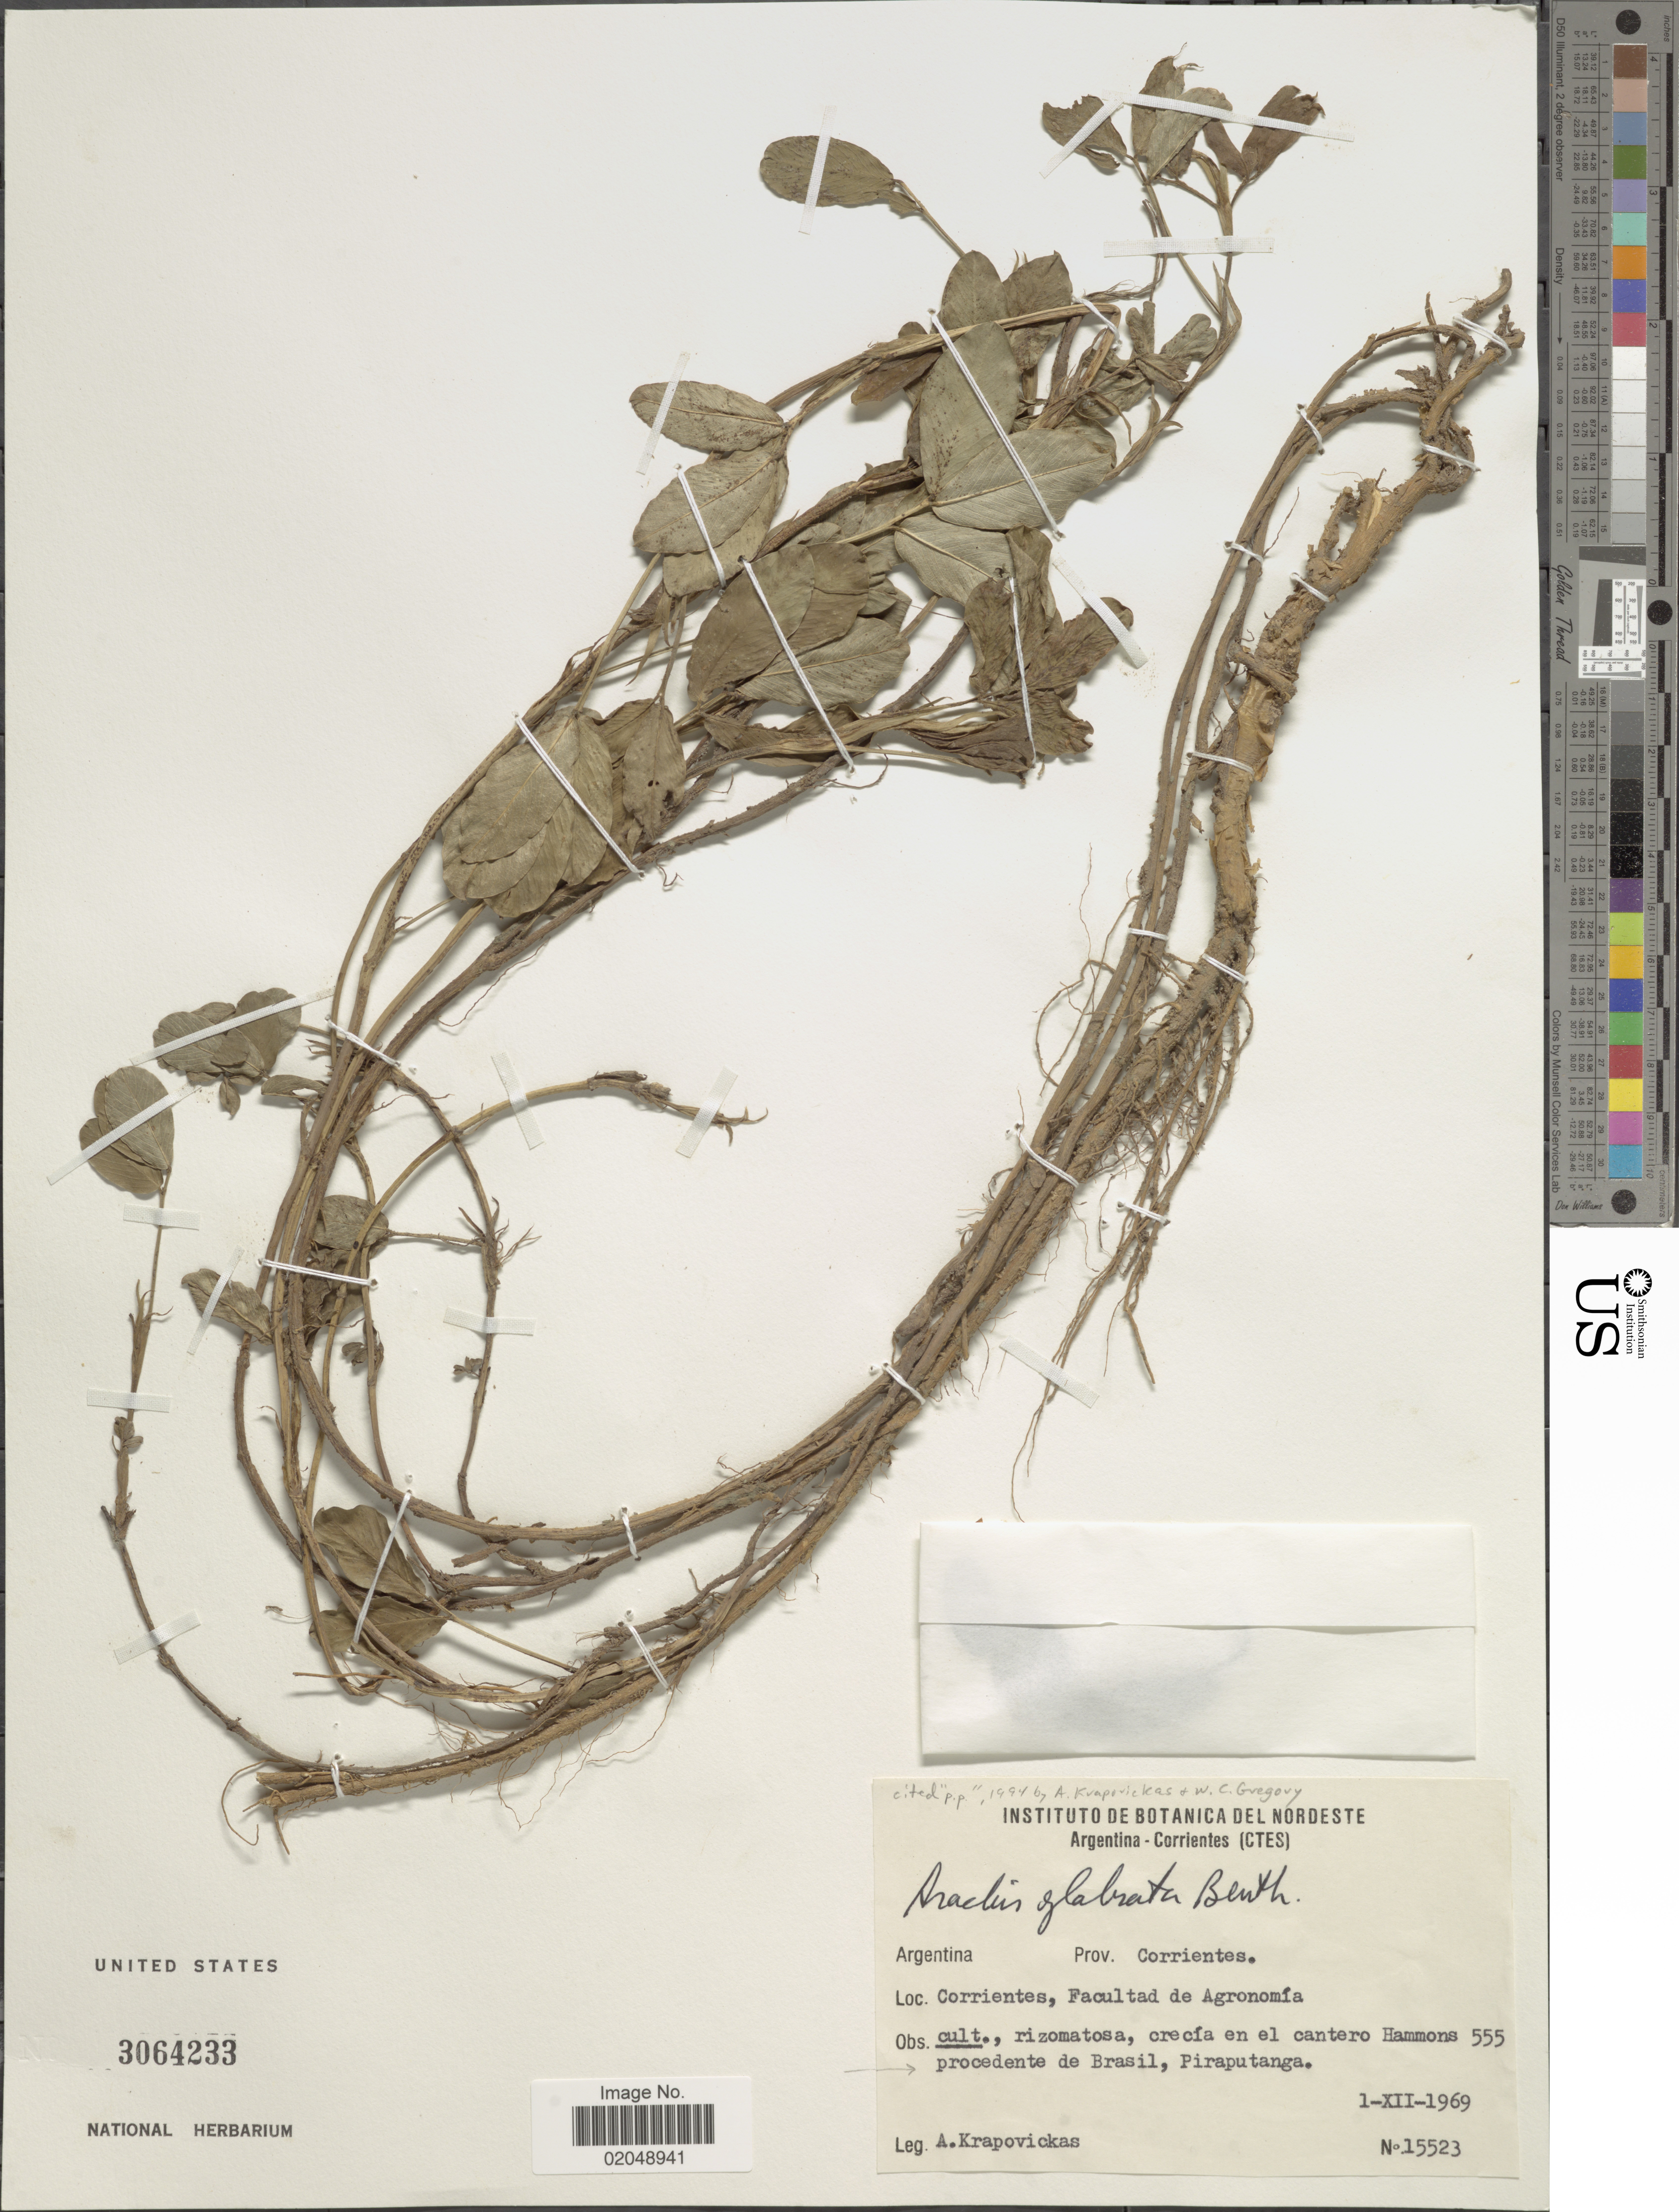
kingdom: Plantae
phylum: Tracheophyta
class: Magnoliopsida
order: Fabales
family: Fabaceae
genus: Arachis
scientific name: Arachis glabrata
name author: Benth.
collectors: A. Krapovickas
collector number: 15523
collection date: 1969-12-01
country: Argentina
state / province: Corrientes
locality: Corrientes, Facultad de Agronomía., rizomatosa, crecía en el cantero Hammons 555 procedente de Brasil, Piraputanga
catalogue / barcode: US 3064233